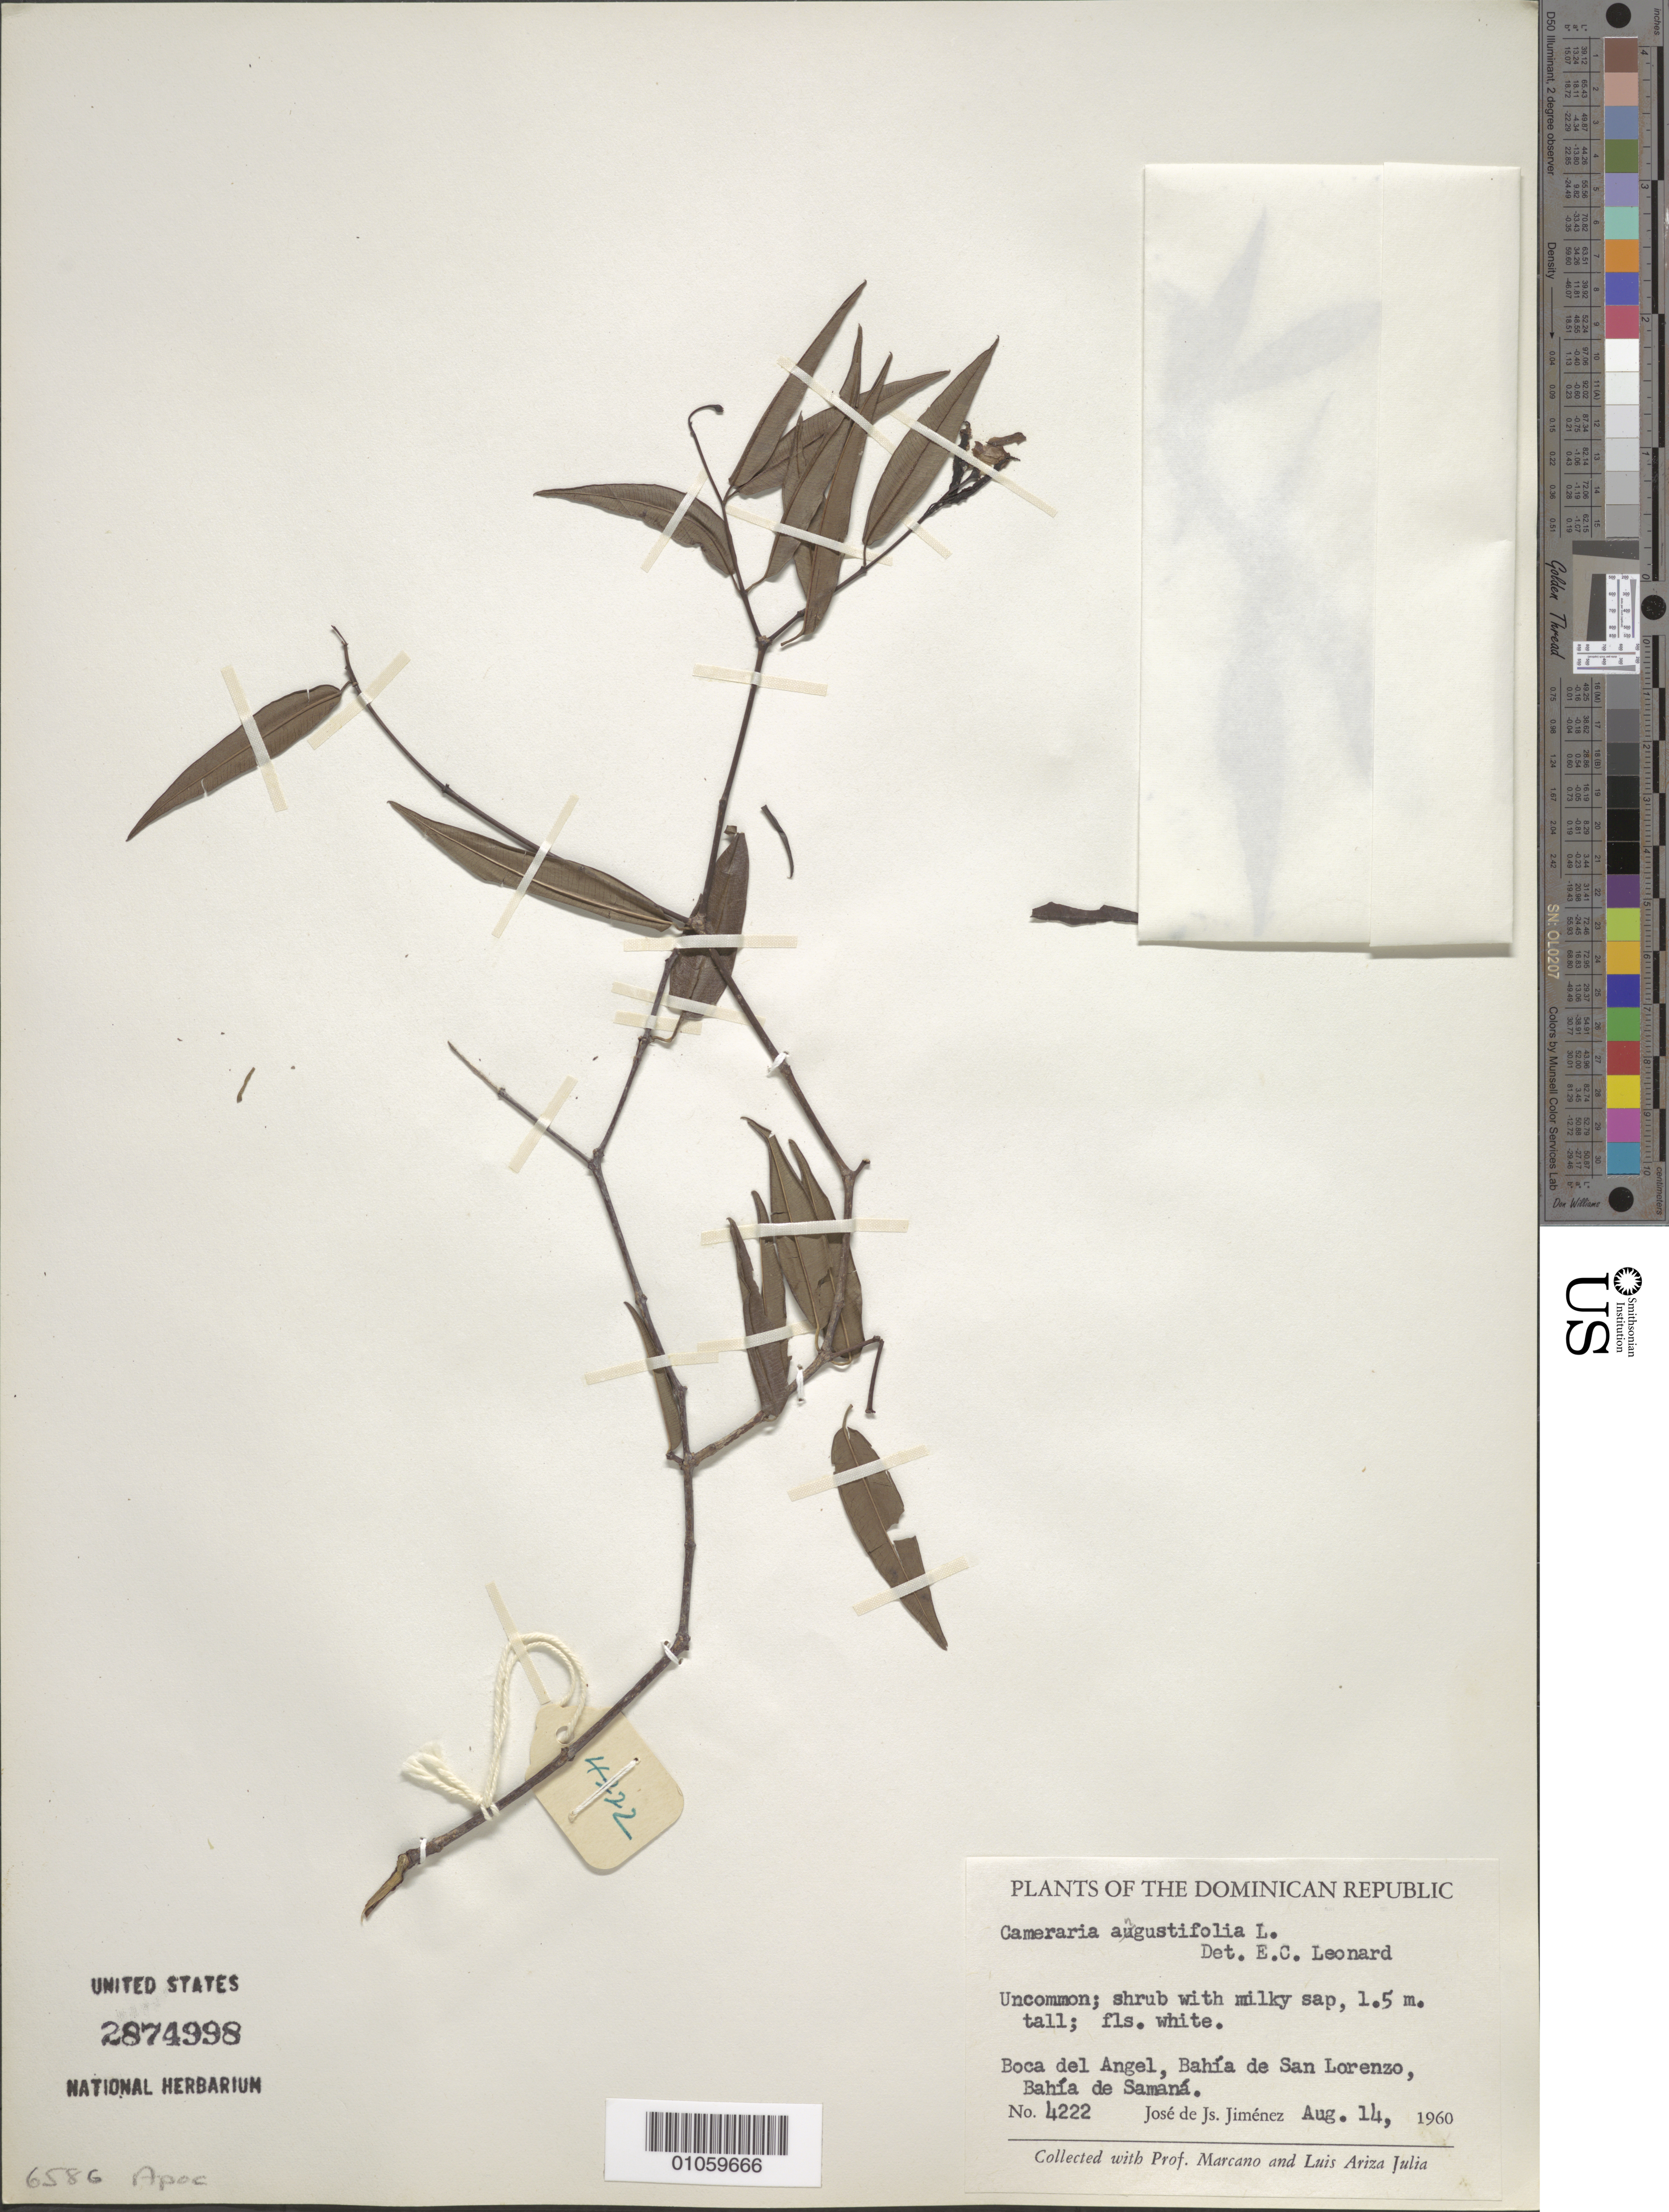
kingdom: Plantae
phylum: Tracheophyta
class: Magnoliopsida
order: Gentianales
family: Apocynaceae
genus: Cameraria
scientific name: Cameraria angustifolia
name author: L.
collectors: J. J. Jiménez Almonte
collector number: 4222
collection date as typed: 14 Aug 1960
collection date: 1960-08-14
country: Dominican Republic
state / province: Samaná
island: Hispaniola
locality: Boca del Angel, Bahía de San Lorenzo, Bahía de Samaná,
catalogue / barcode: US 2874998